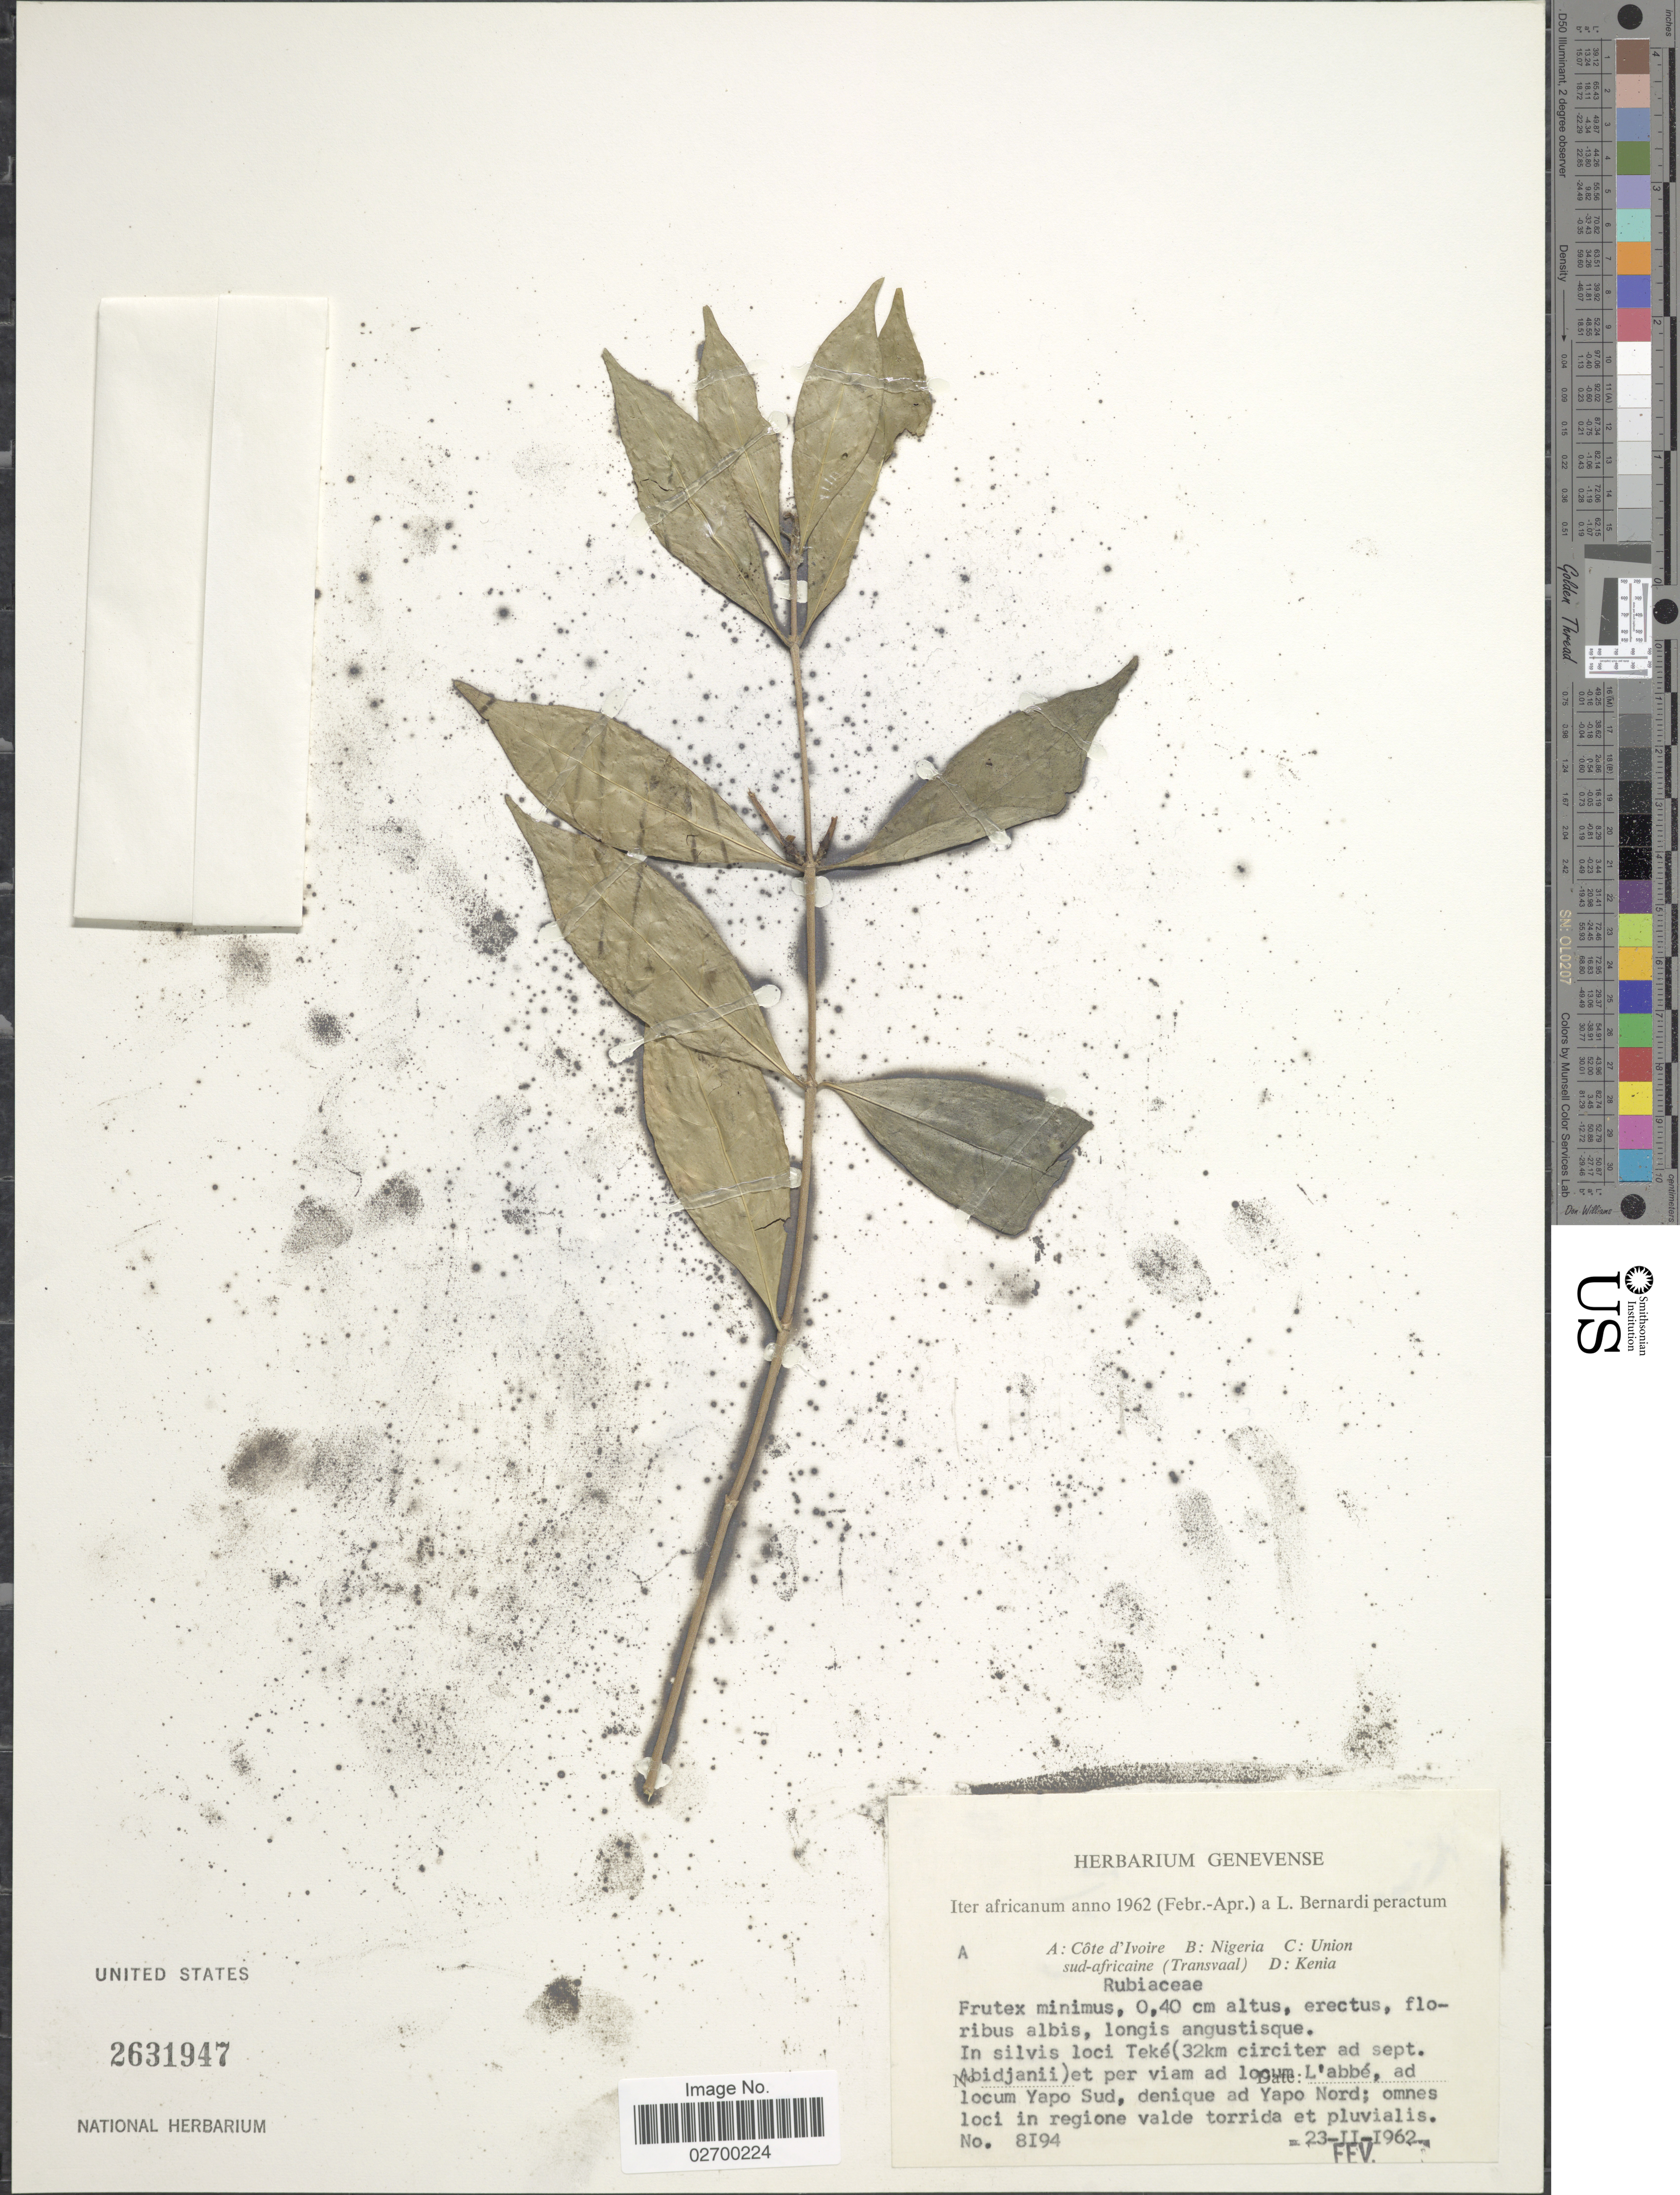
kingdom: Plantae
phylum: Tracheophyta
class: Magnoliopsida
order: Gentianales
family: Rubiaceae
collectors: L. Bernardi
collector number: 8194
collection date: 1962-02-23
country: Ivory Coast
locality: Cote d'Ivoire. In silvis loci Teke (32km circiter ad sept. Abidjanii et per viam ad locum L'abbe, al locum Yapo Sud, denique ad Yapo Nord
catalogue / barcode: US 2631947